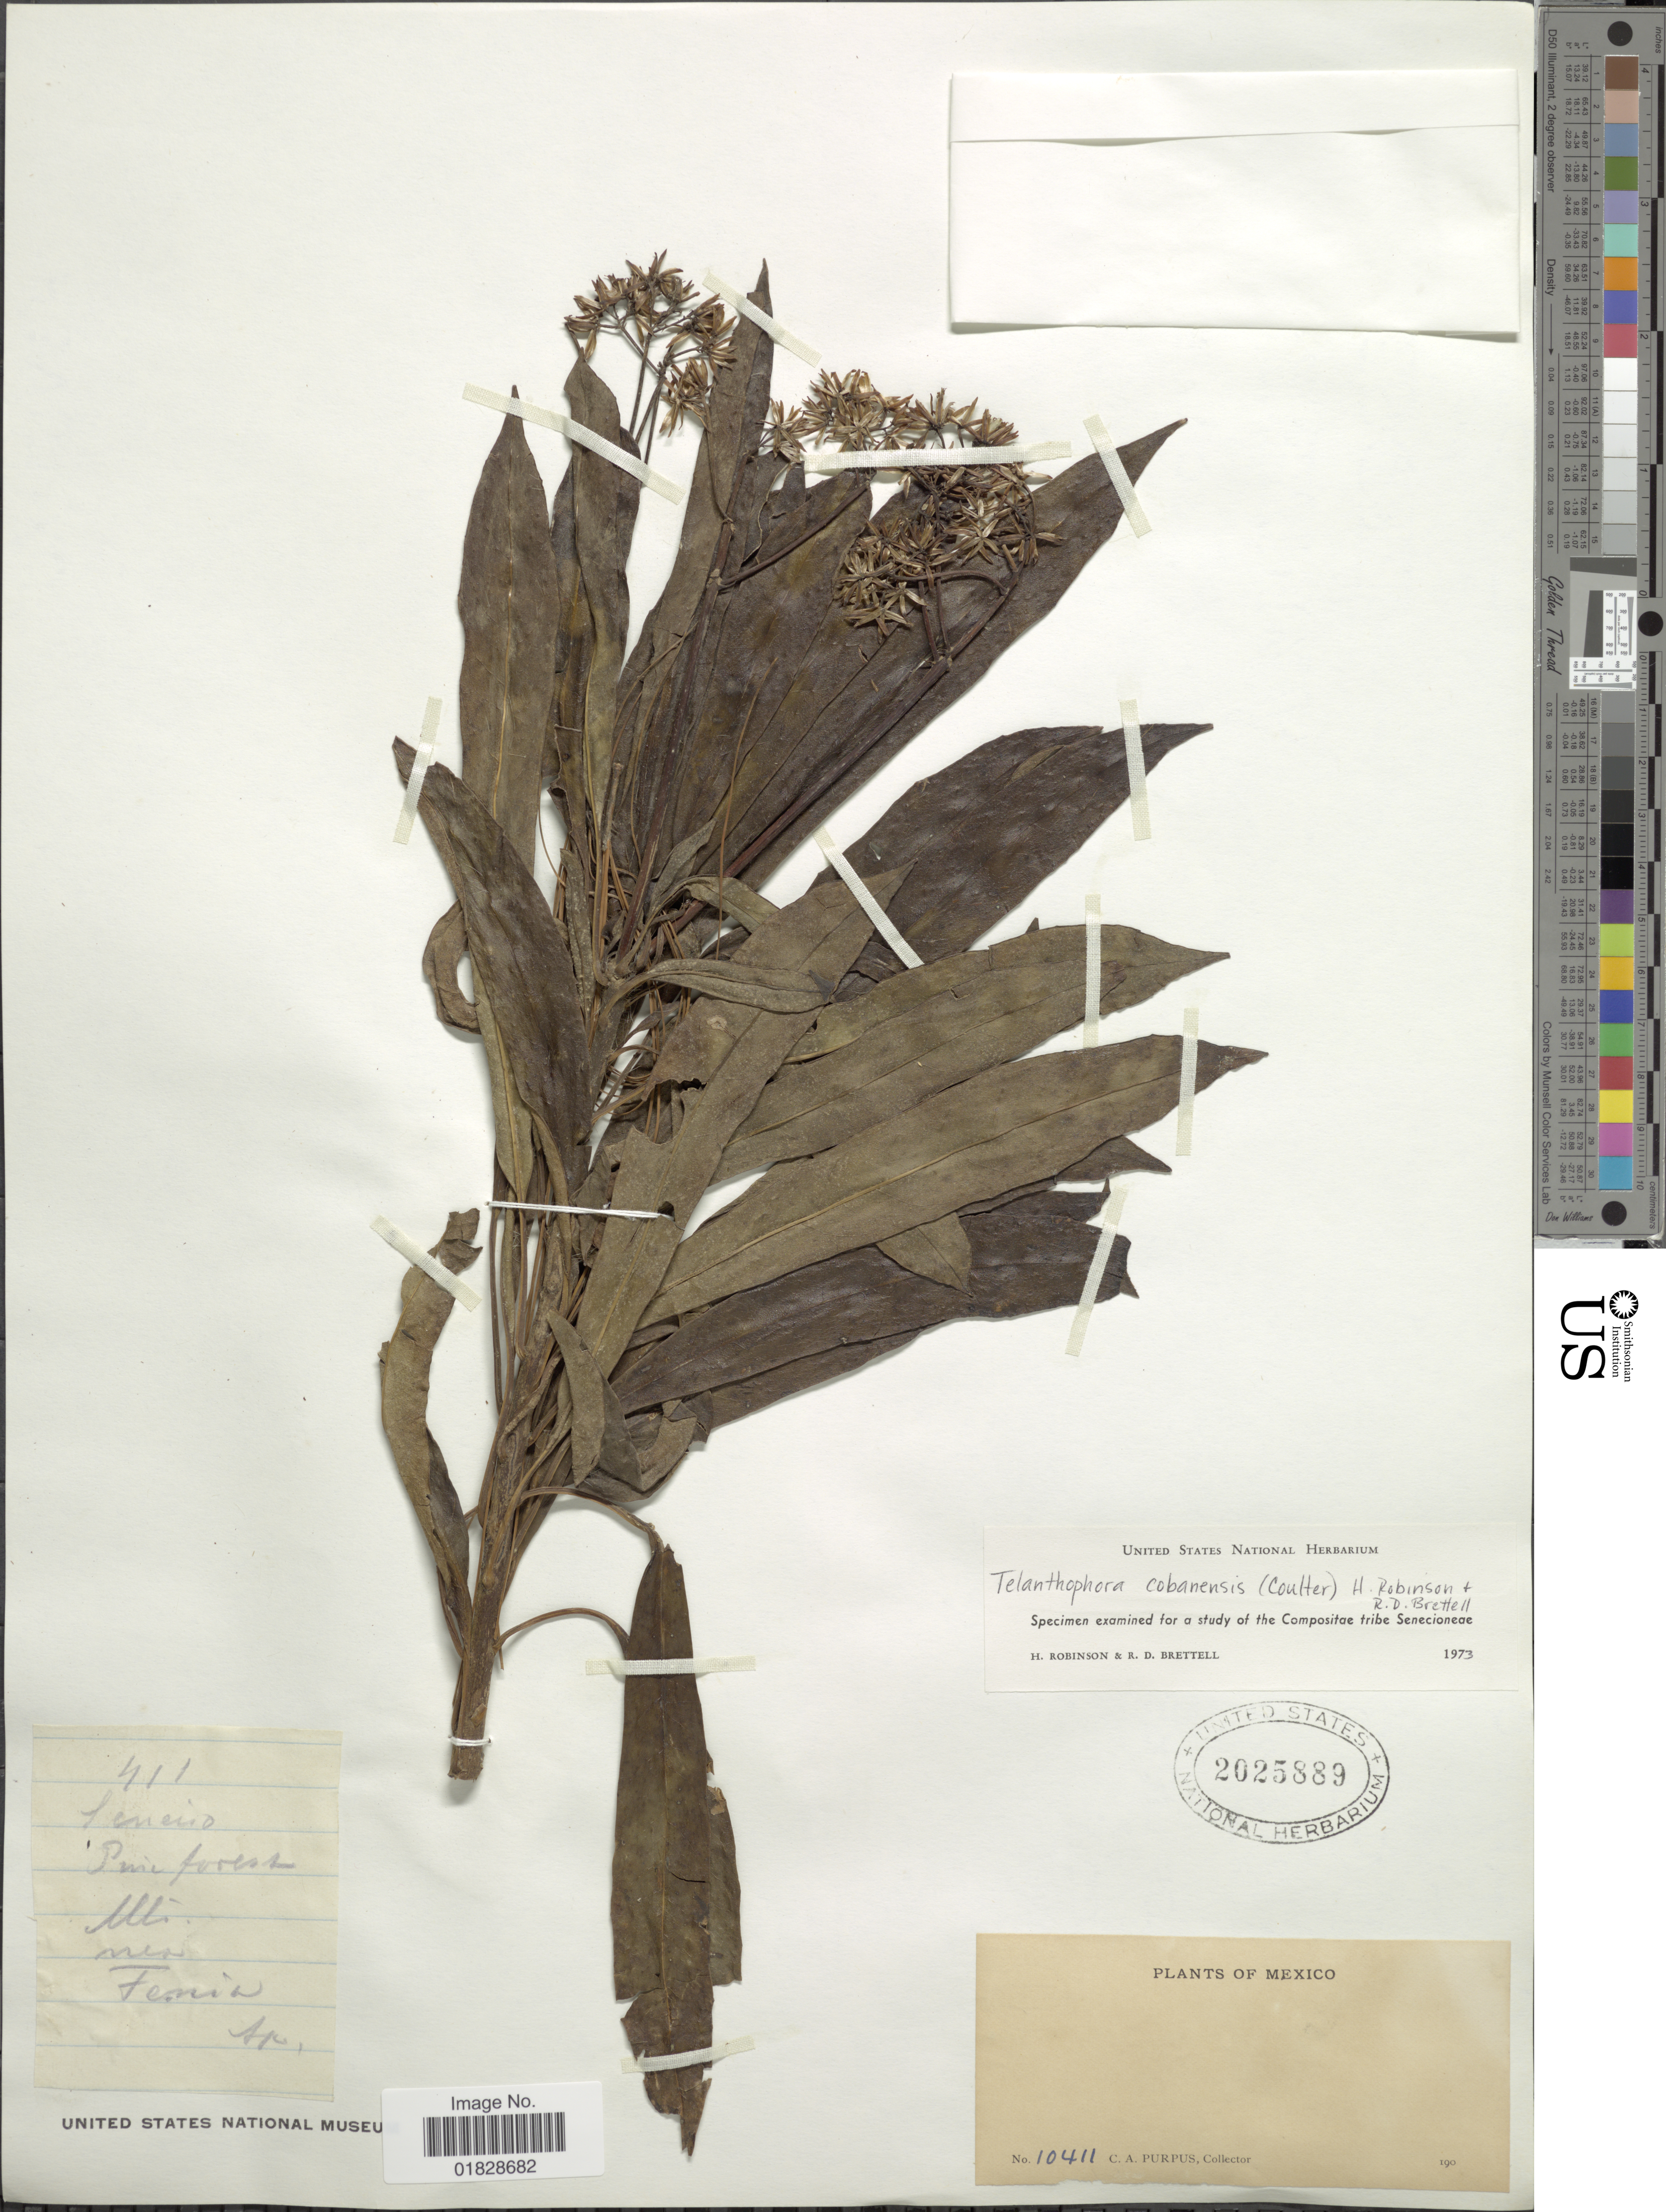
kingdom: Plantae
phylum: Tracheophyta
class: Magnoliopsida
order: Asterales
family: Asteraceae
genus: Telanthophora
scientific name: Telanthophora cobanensis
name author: (J.M. Coult.) H. Rob. & Brettell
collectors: C. A. Purpus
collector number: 10411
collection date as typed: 190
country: Mexico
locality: Senecio, Pine forest Mts. near Fernia Ap.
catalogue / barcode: US 2025889